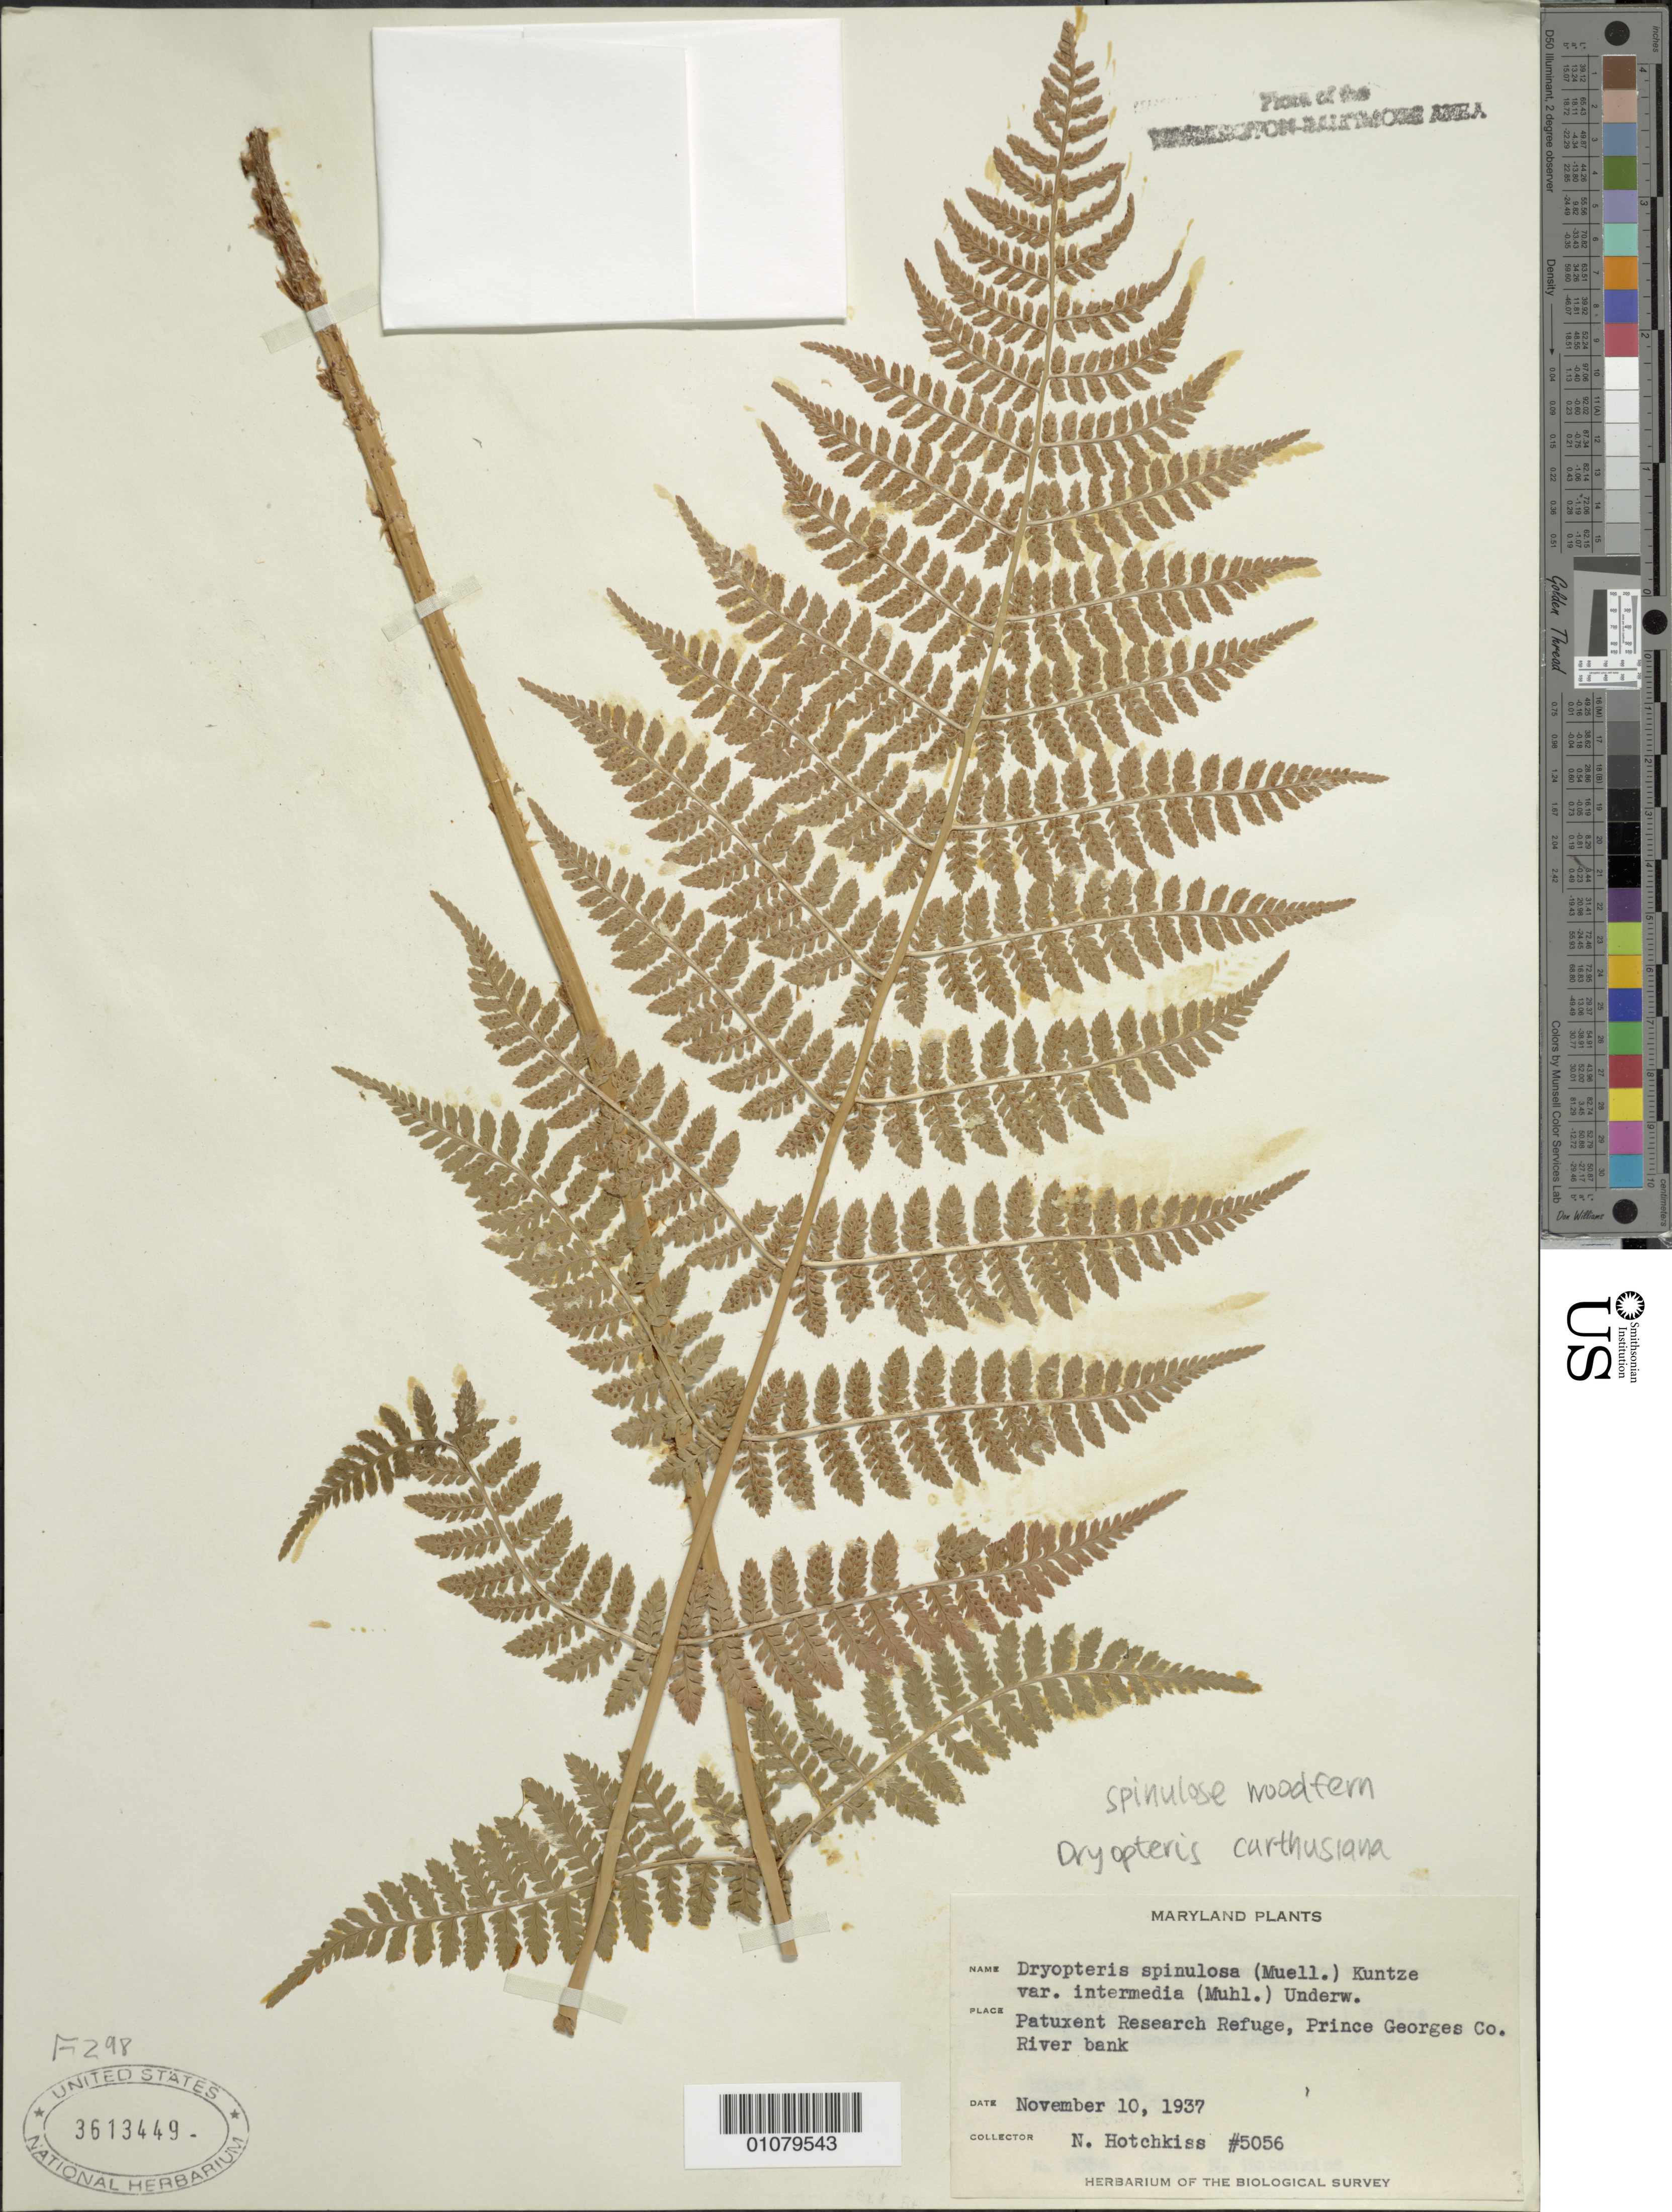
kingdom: Plantae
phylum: Tracheophyta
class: Polypodiopsida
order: Polypodiales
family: Dryopteridaceae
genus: Dryopteris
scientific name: Dryopteris carthusiana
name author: (Villars) H.P. Fuchs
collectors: N. Hotchkiss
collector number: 5056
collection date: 1937-11-10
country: United States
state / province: Maryland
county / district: Prince George's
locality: Patuxent Wildlife Refuge.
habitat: River bank.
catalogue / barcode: US 3613449